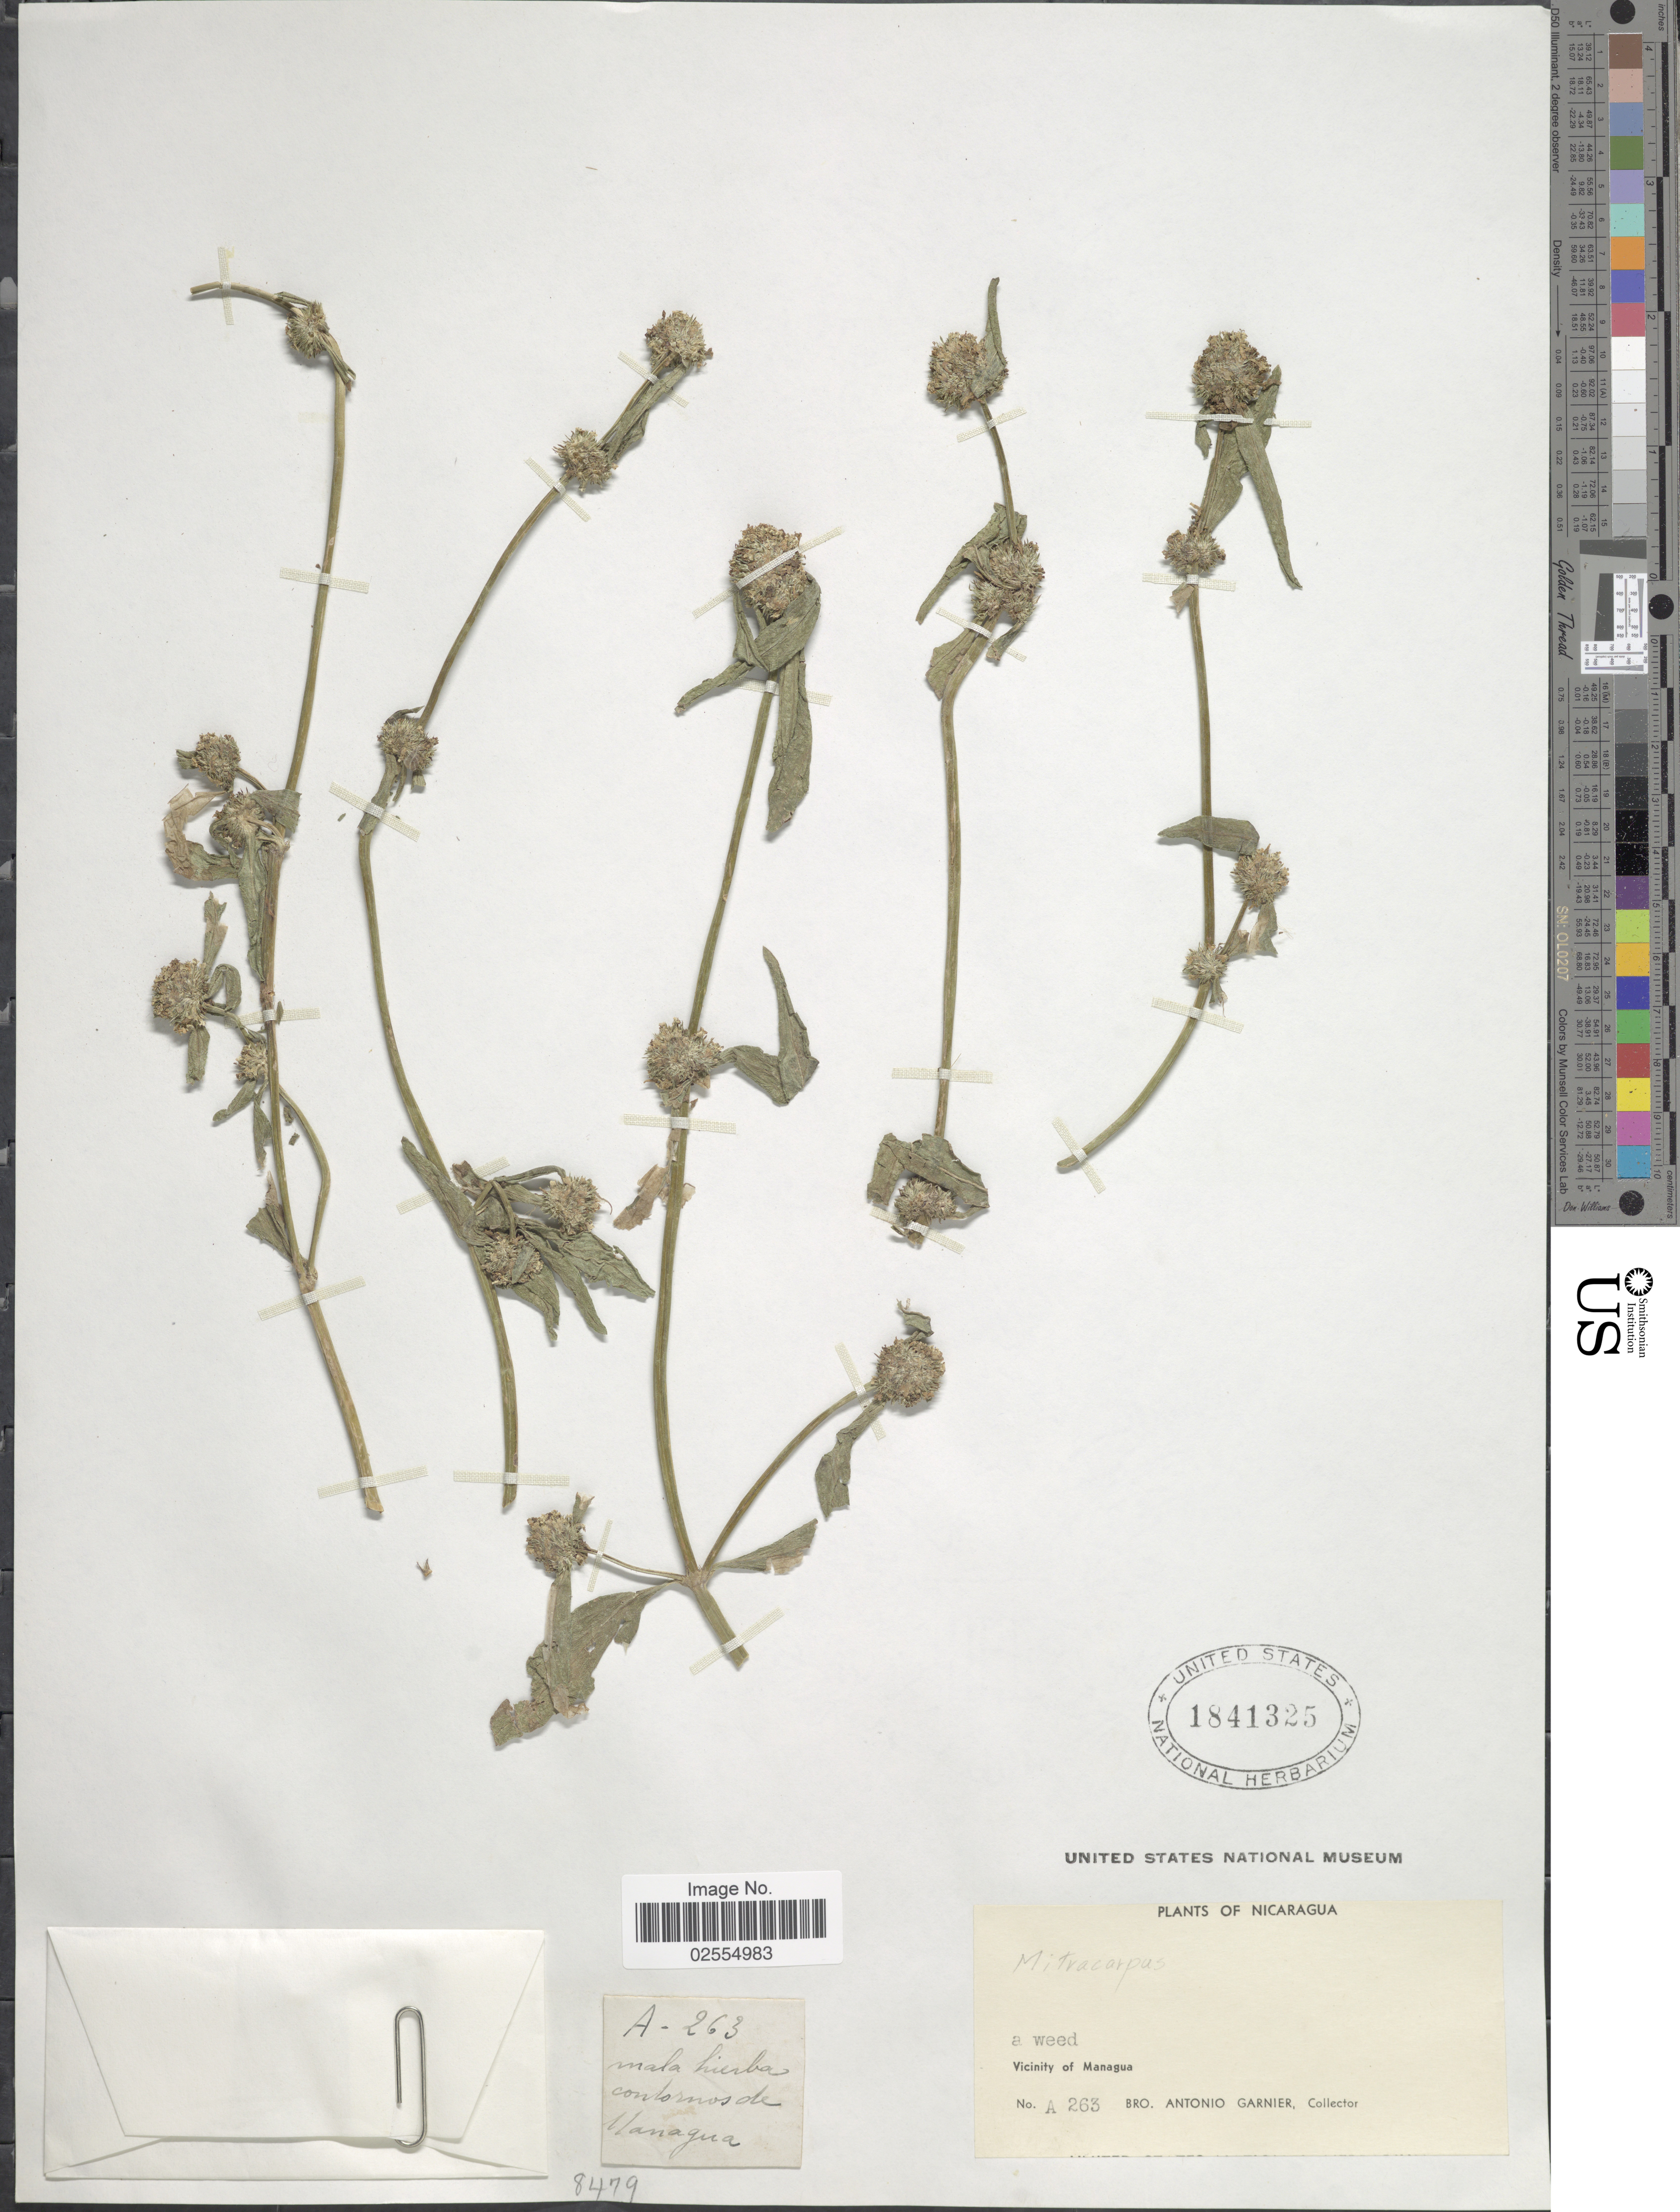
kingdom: Plantae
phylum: Tracheophyta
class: Magnoliopsida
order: Gentianales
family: Rubiaceae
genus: Mitracarpus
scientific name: Mitracarpus sp.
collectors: Bro. A. Garnier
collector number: A 263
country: Nicaragua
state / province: Managua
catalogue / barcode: US 1841325